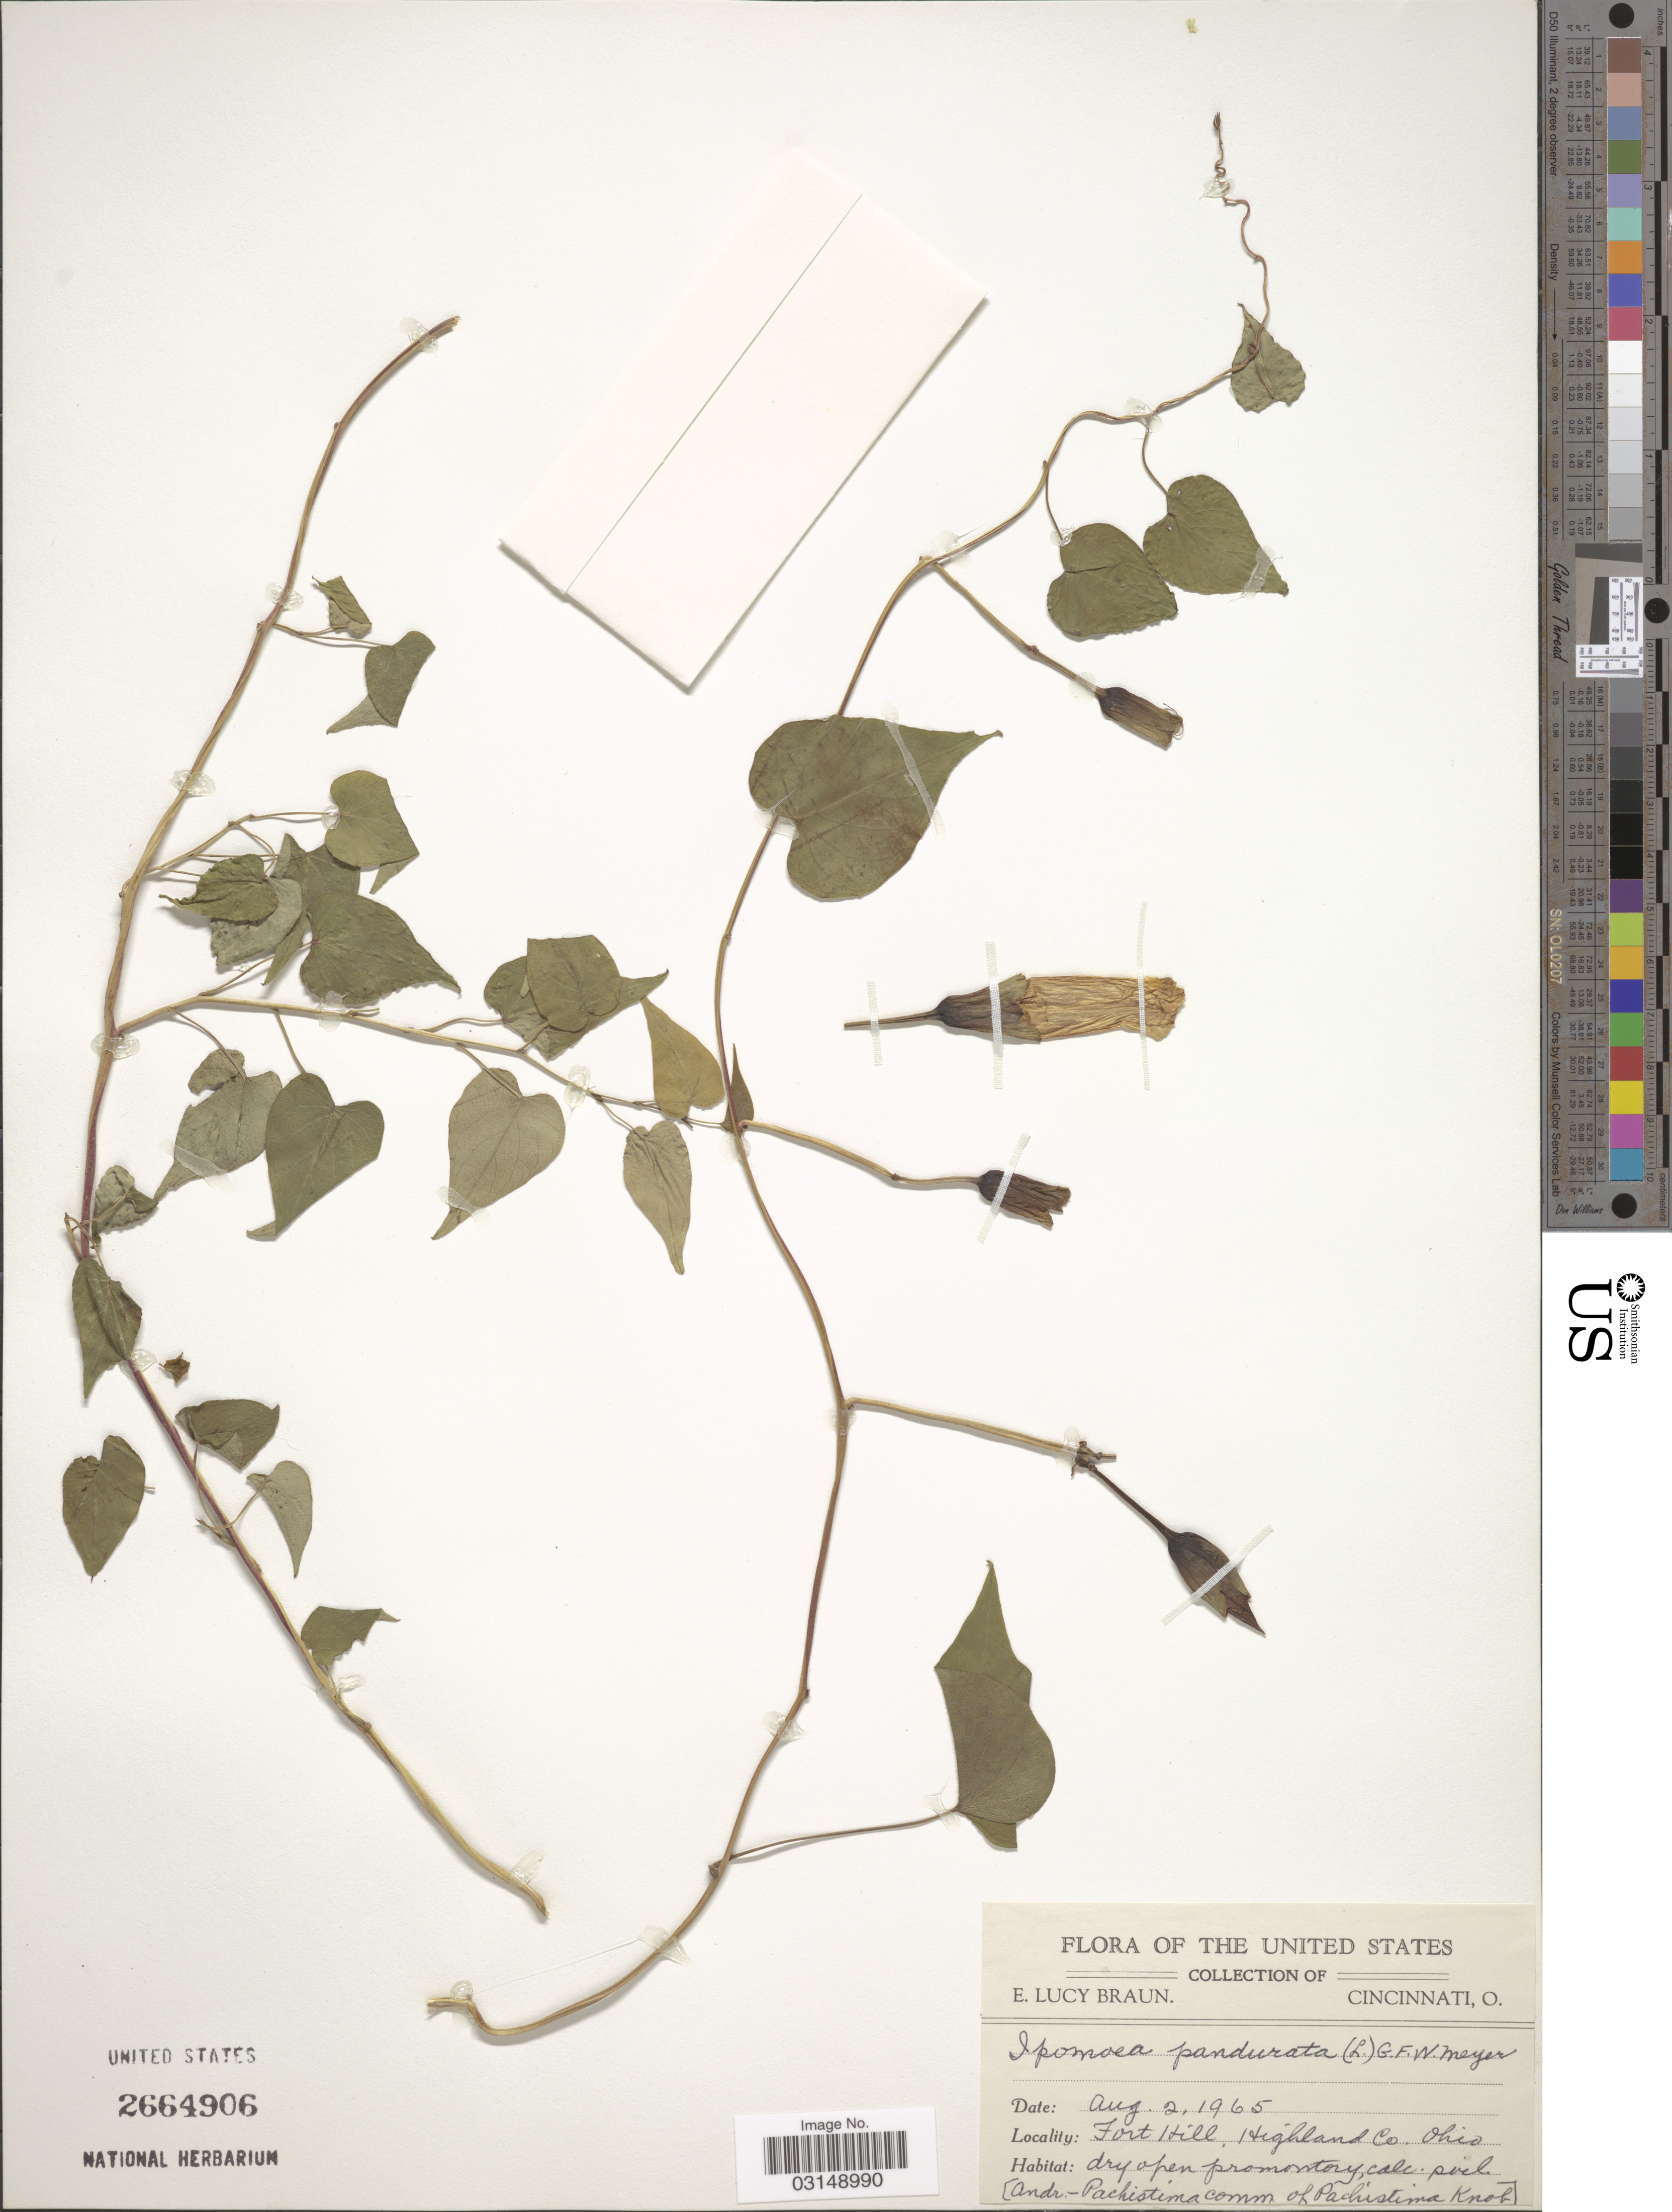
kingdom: Plantae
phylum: Tracheophyta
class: Magnoliopsida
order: Solanales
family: Convolvulaceae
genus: Ipomoea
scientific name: Ipomoea pandurata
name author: (L.) G. Mey.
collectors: E. L. Braun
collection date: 1965-08-02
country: United States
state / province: Ohio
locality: Fort Hill, Highland Co.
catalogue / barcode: US 2664906